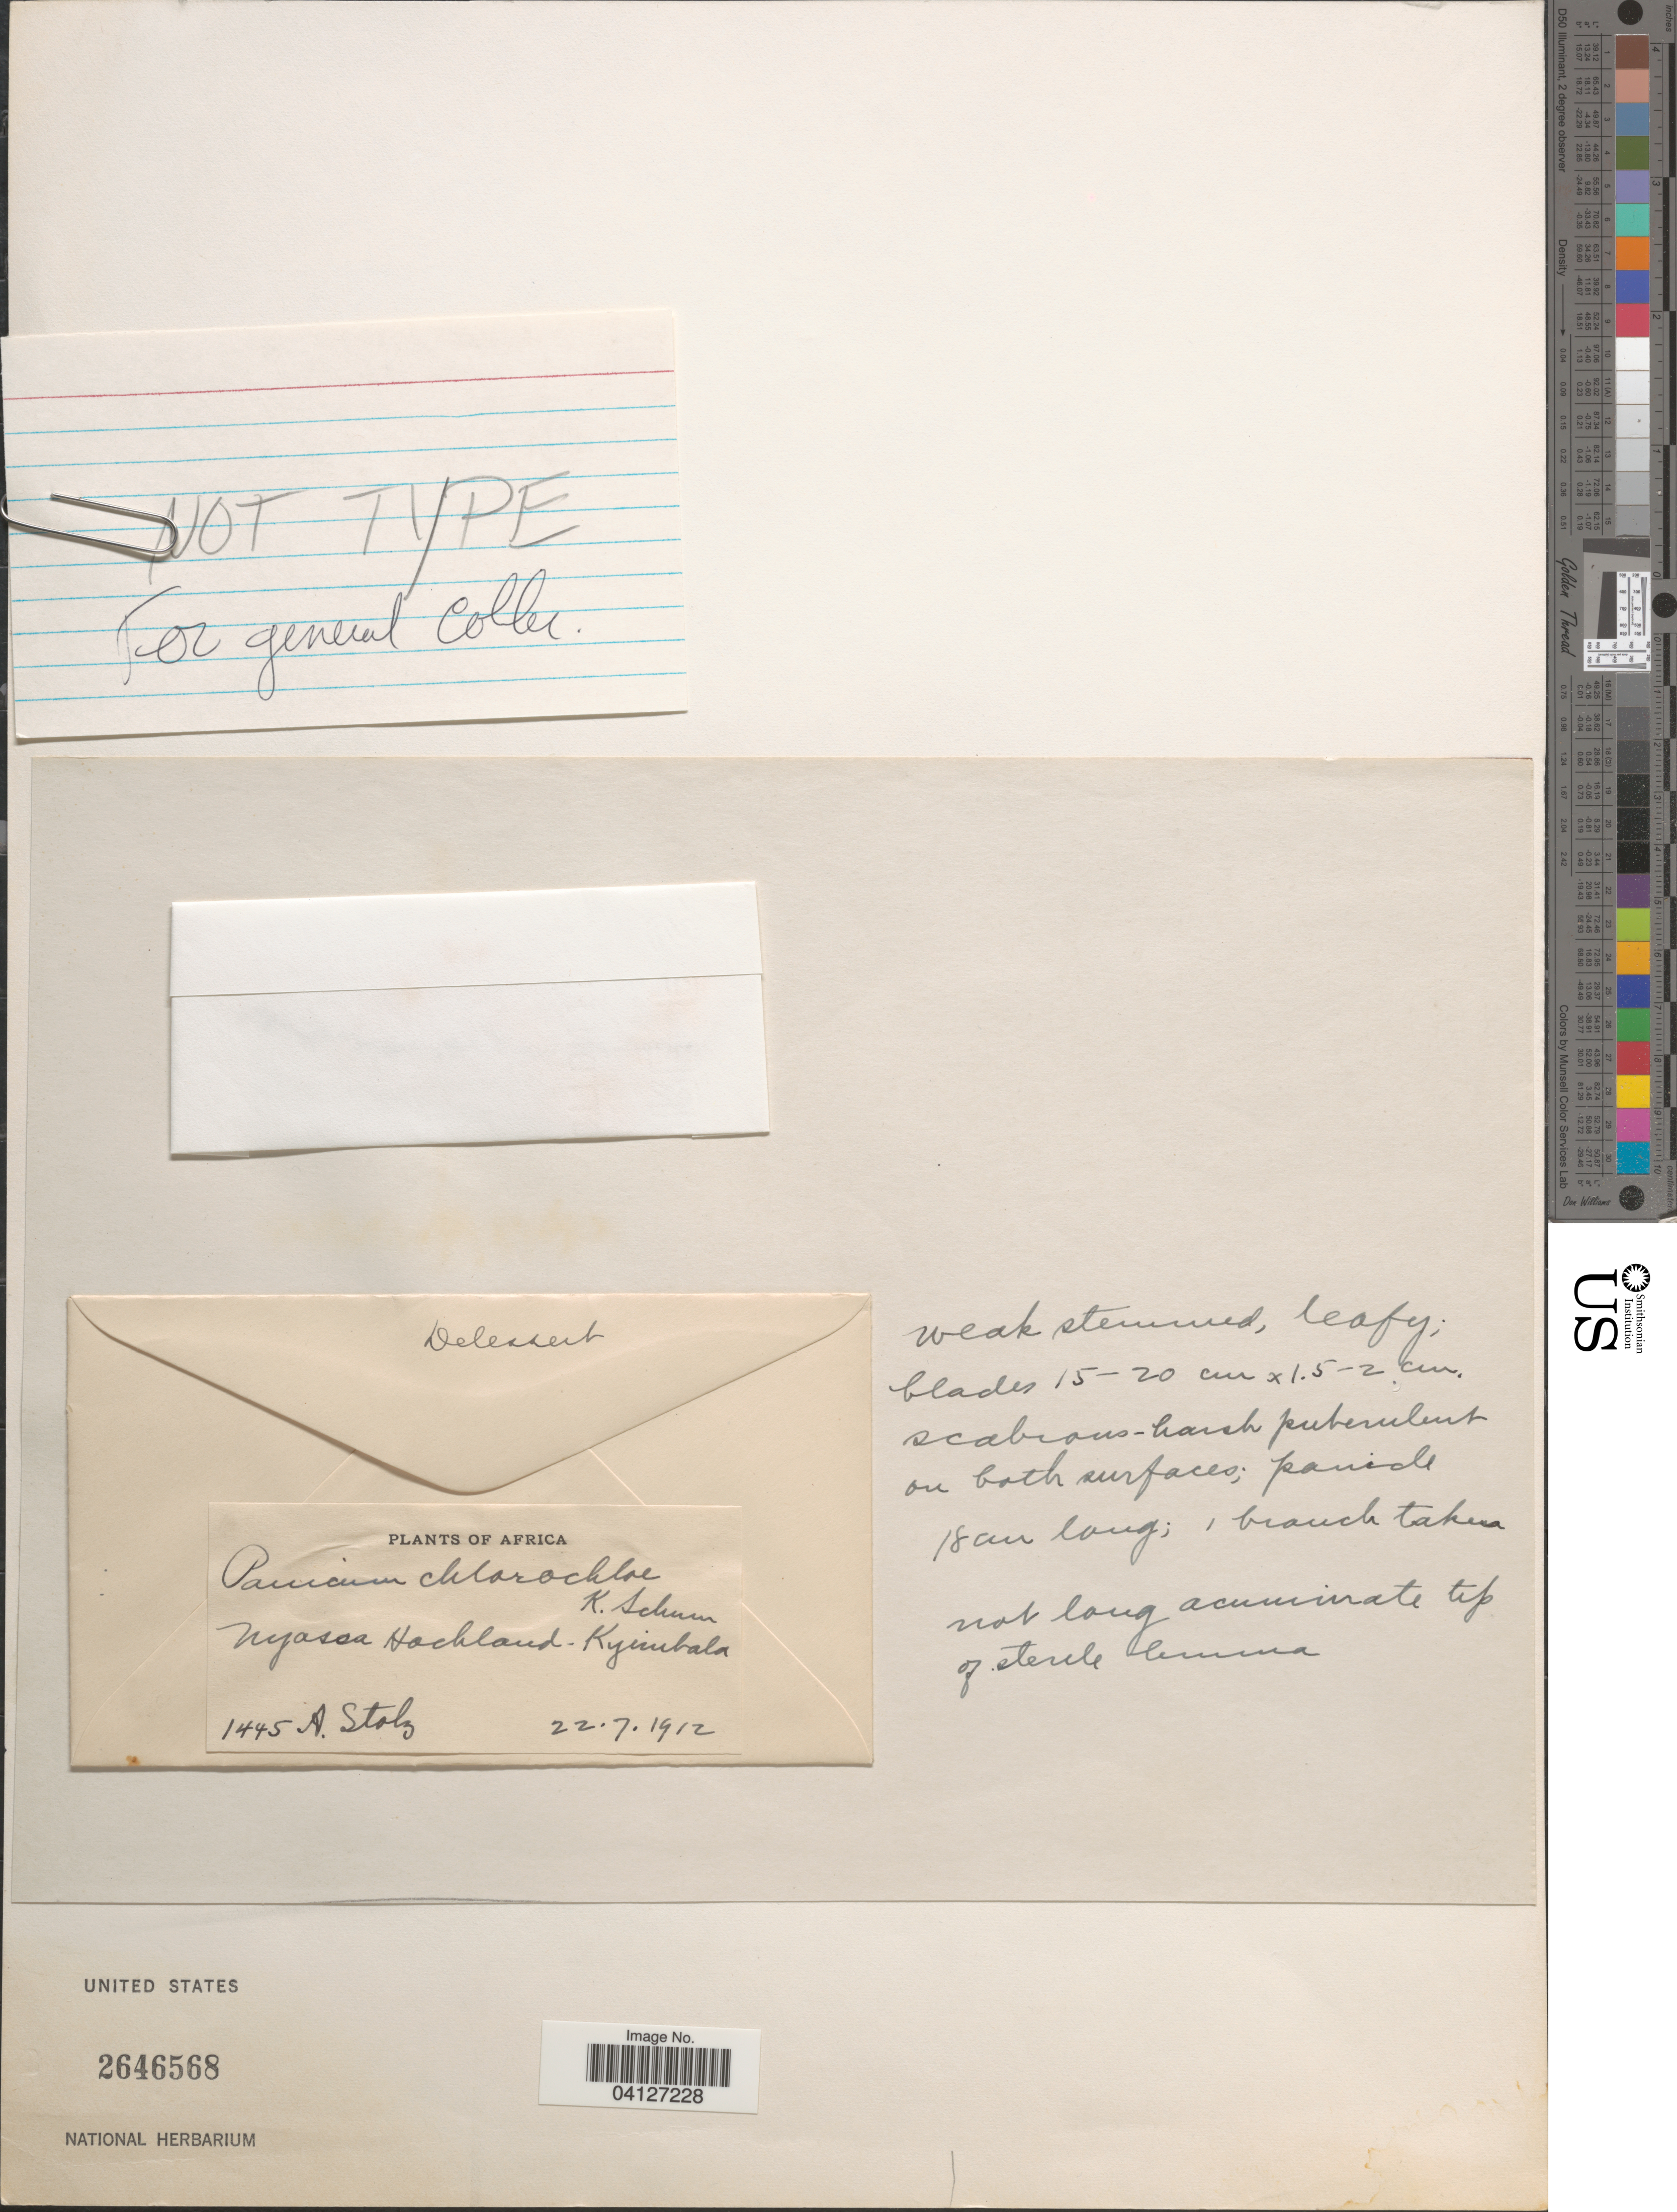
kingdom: Plantae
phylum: Tracheophyta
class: Liliopsida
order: Poales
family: Poaceae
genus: Panicum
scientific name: Panicum chlorochloe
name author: K. Schum.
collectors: A. Stolz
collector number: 1445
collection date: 1912-07-22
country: Tanzania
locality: Africa. Nyassa Hochland. Kyimbala.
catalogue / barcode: US 2646568